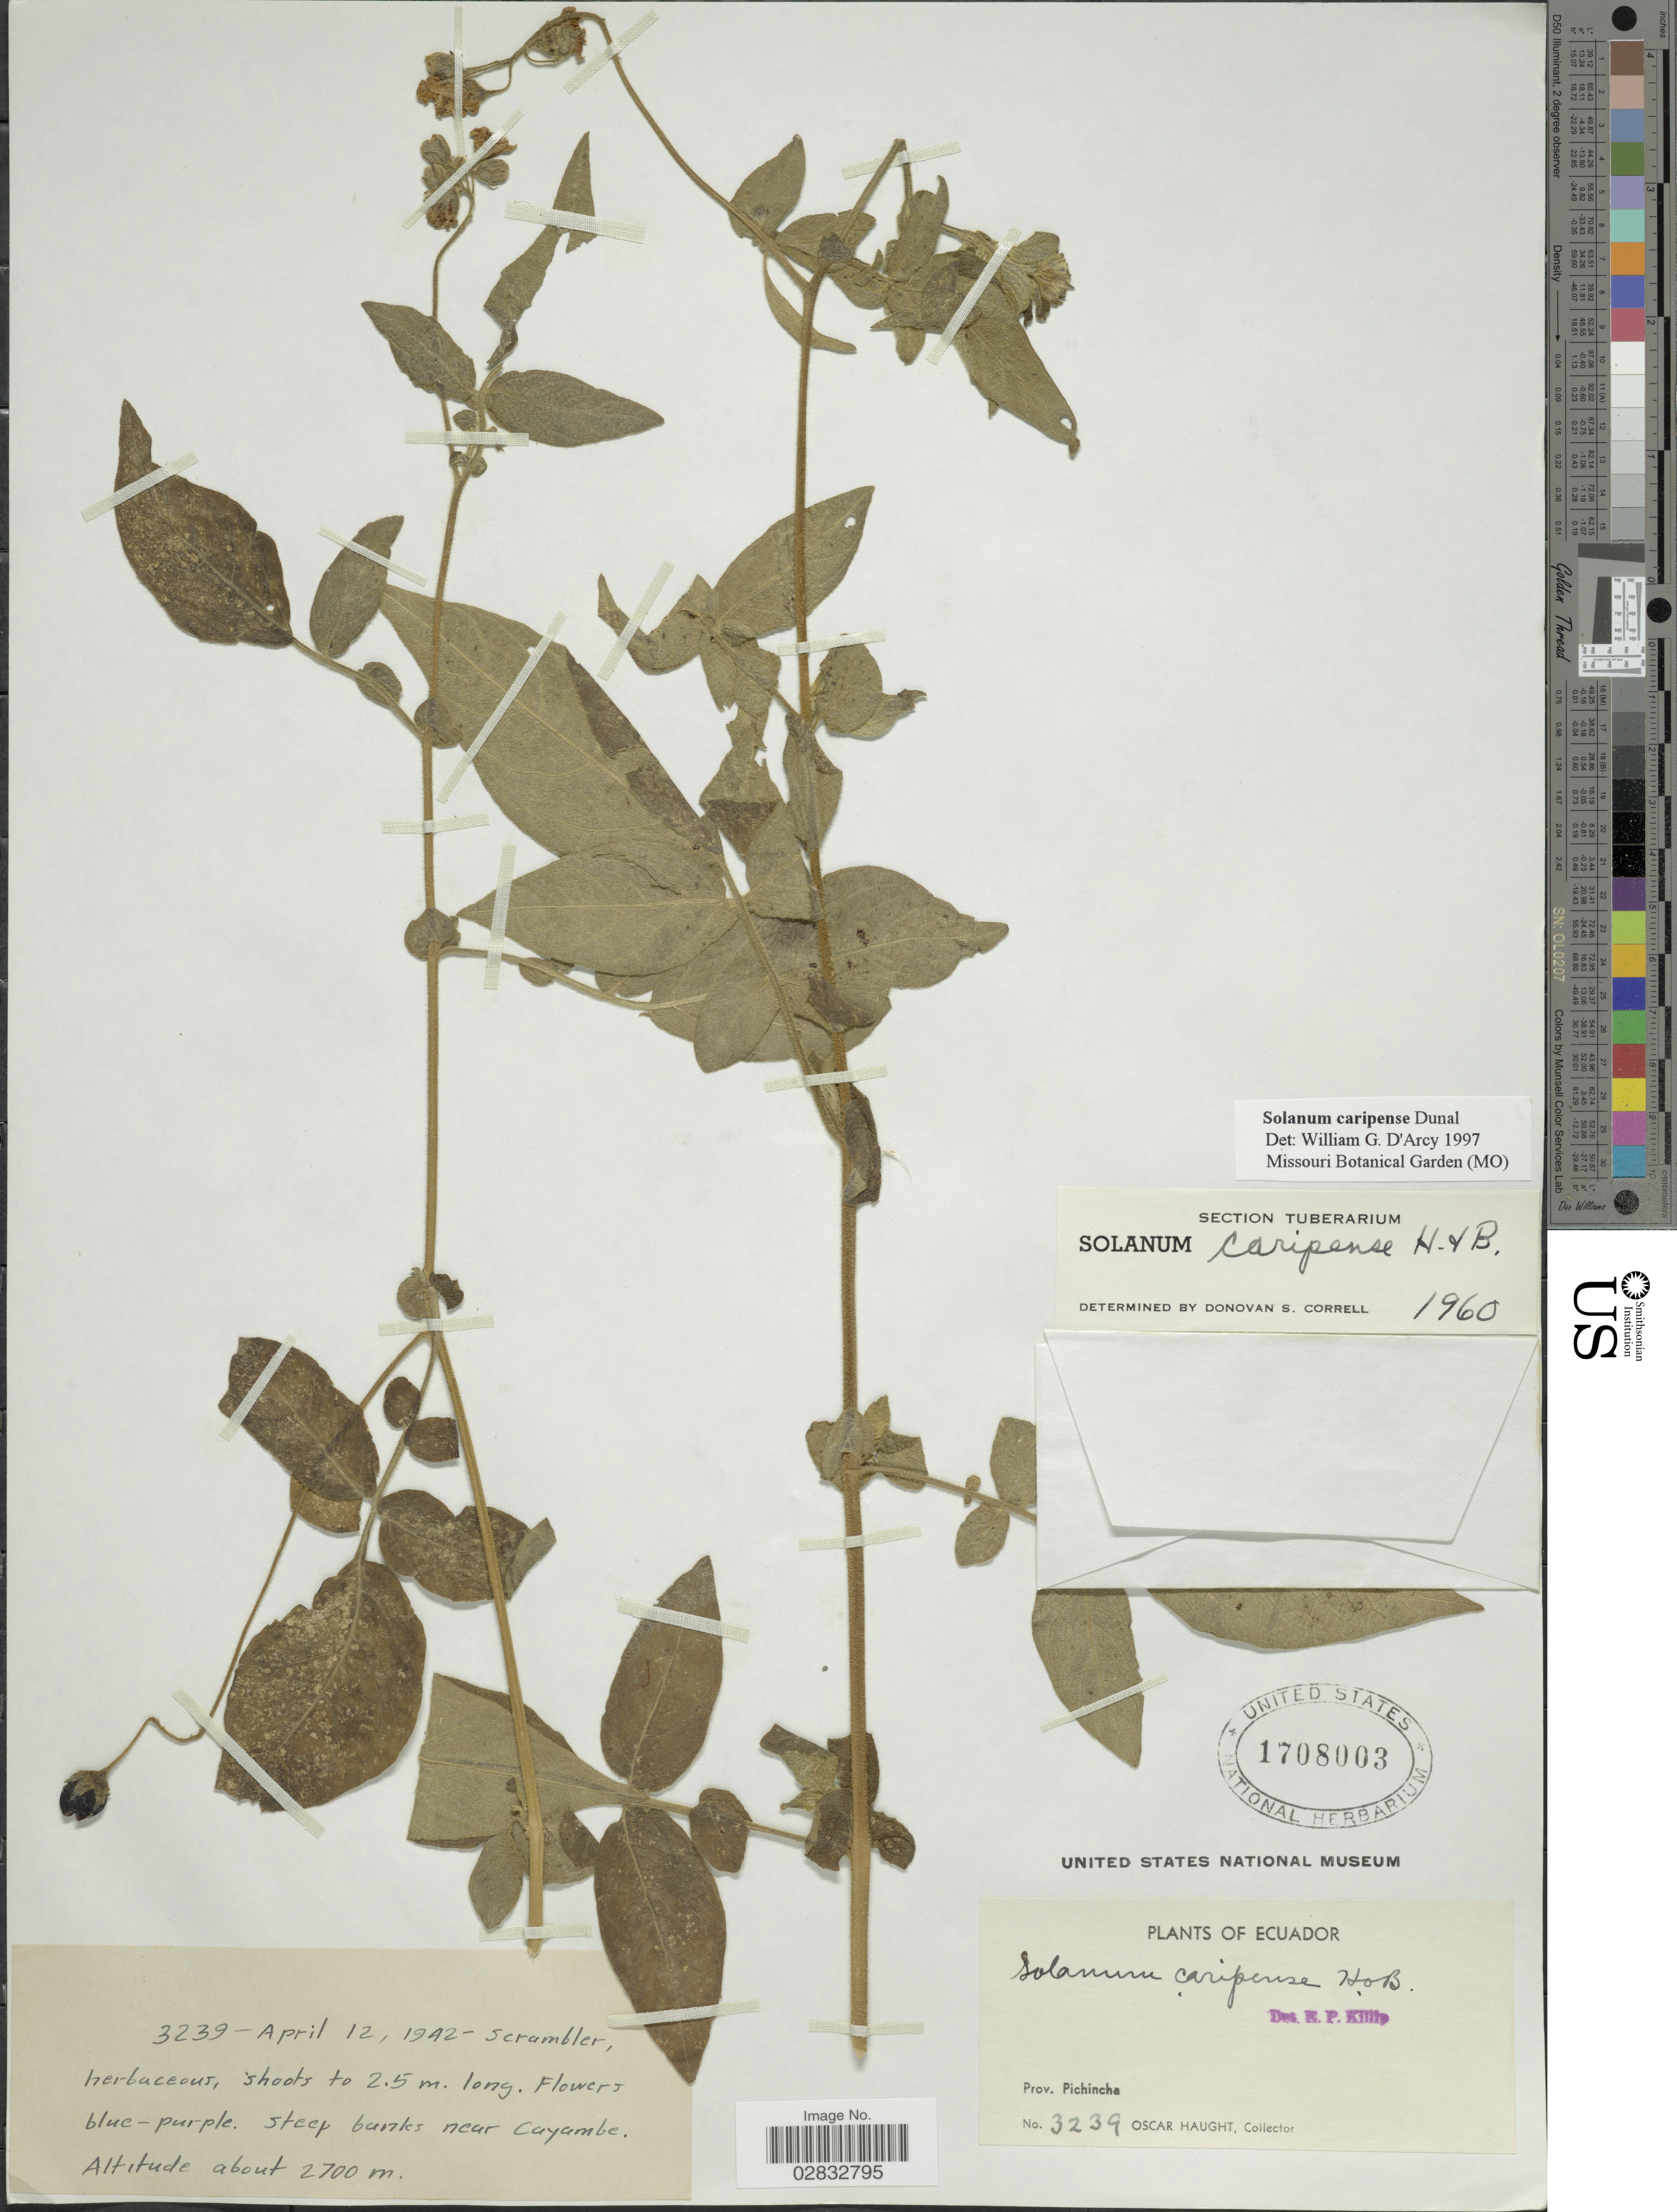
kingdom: Plantae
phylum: Tracheophyta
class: Magnoliopsida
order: Solanales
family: Solanaceae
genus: Solanum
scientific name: Solanum caripense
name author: Humb. & Bonpl. ex Dunal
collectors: O. Haught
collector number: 3239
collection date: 1942-04-12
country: Ecuador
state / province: Pichincha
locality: Steep banks near Cayambe.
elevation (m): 2700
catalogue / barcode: US 1708003